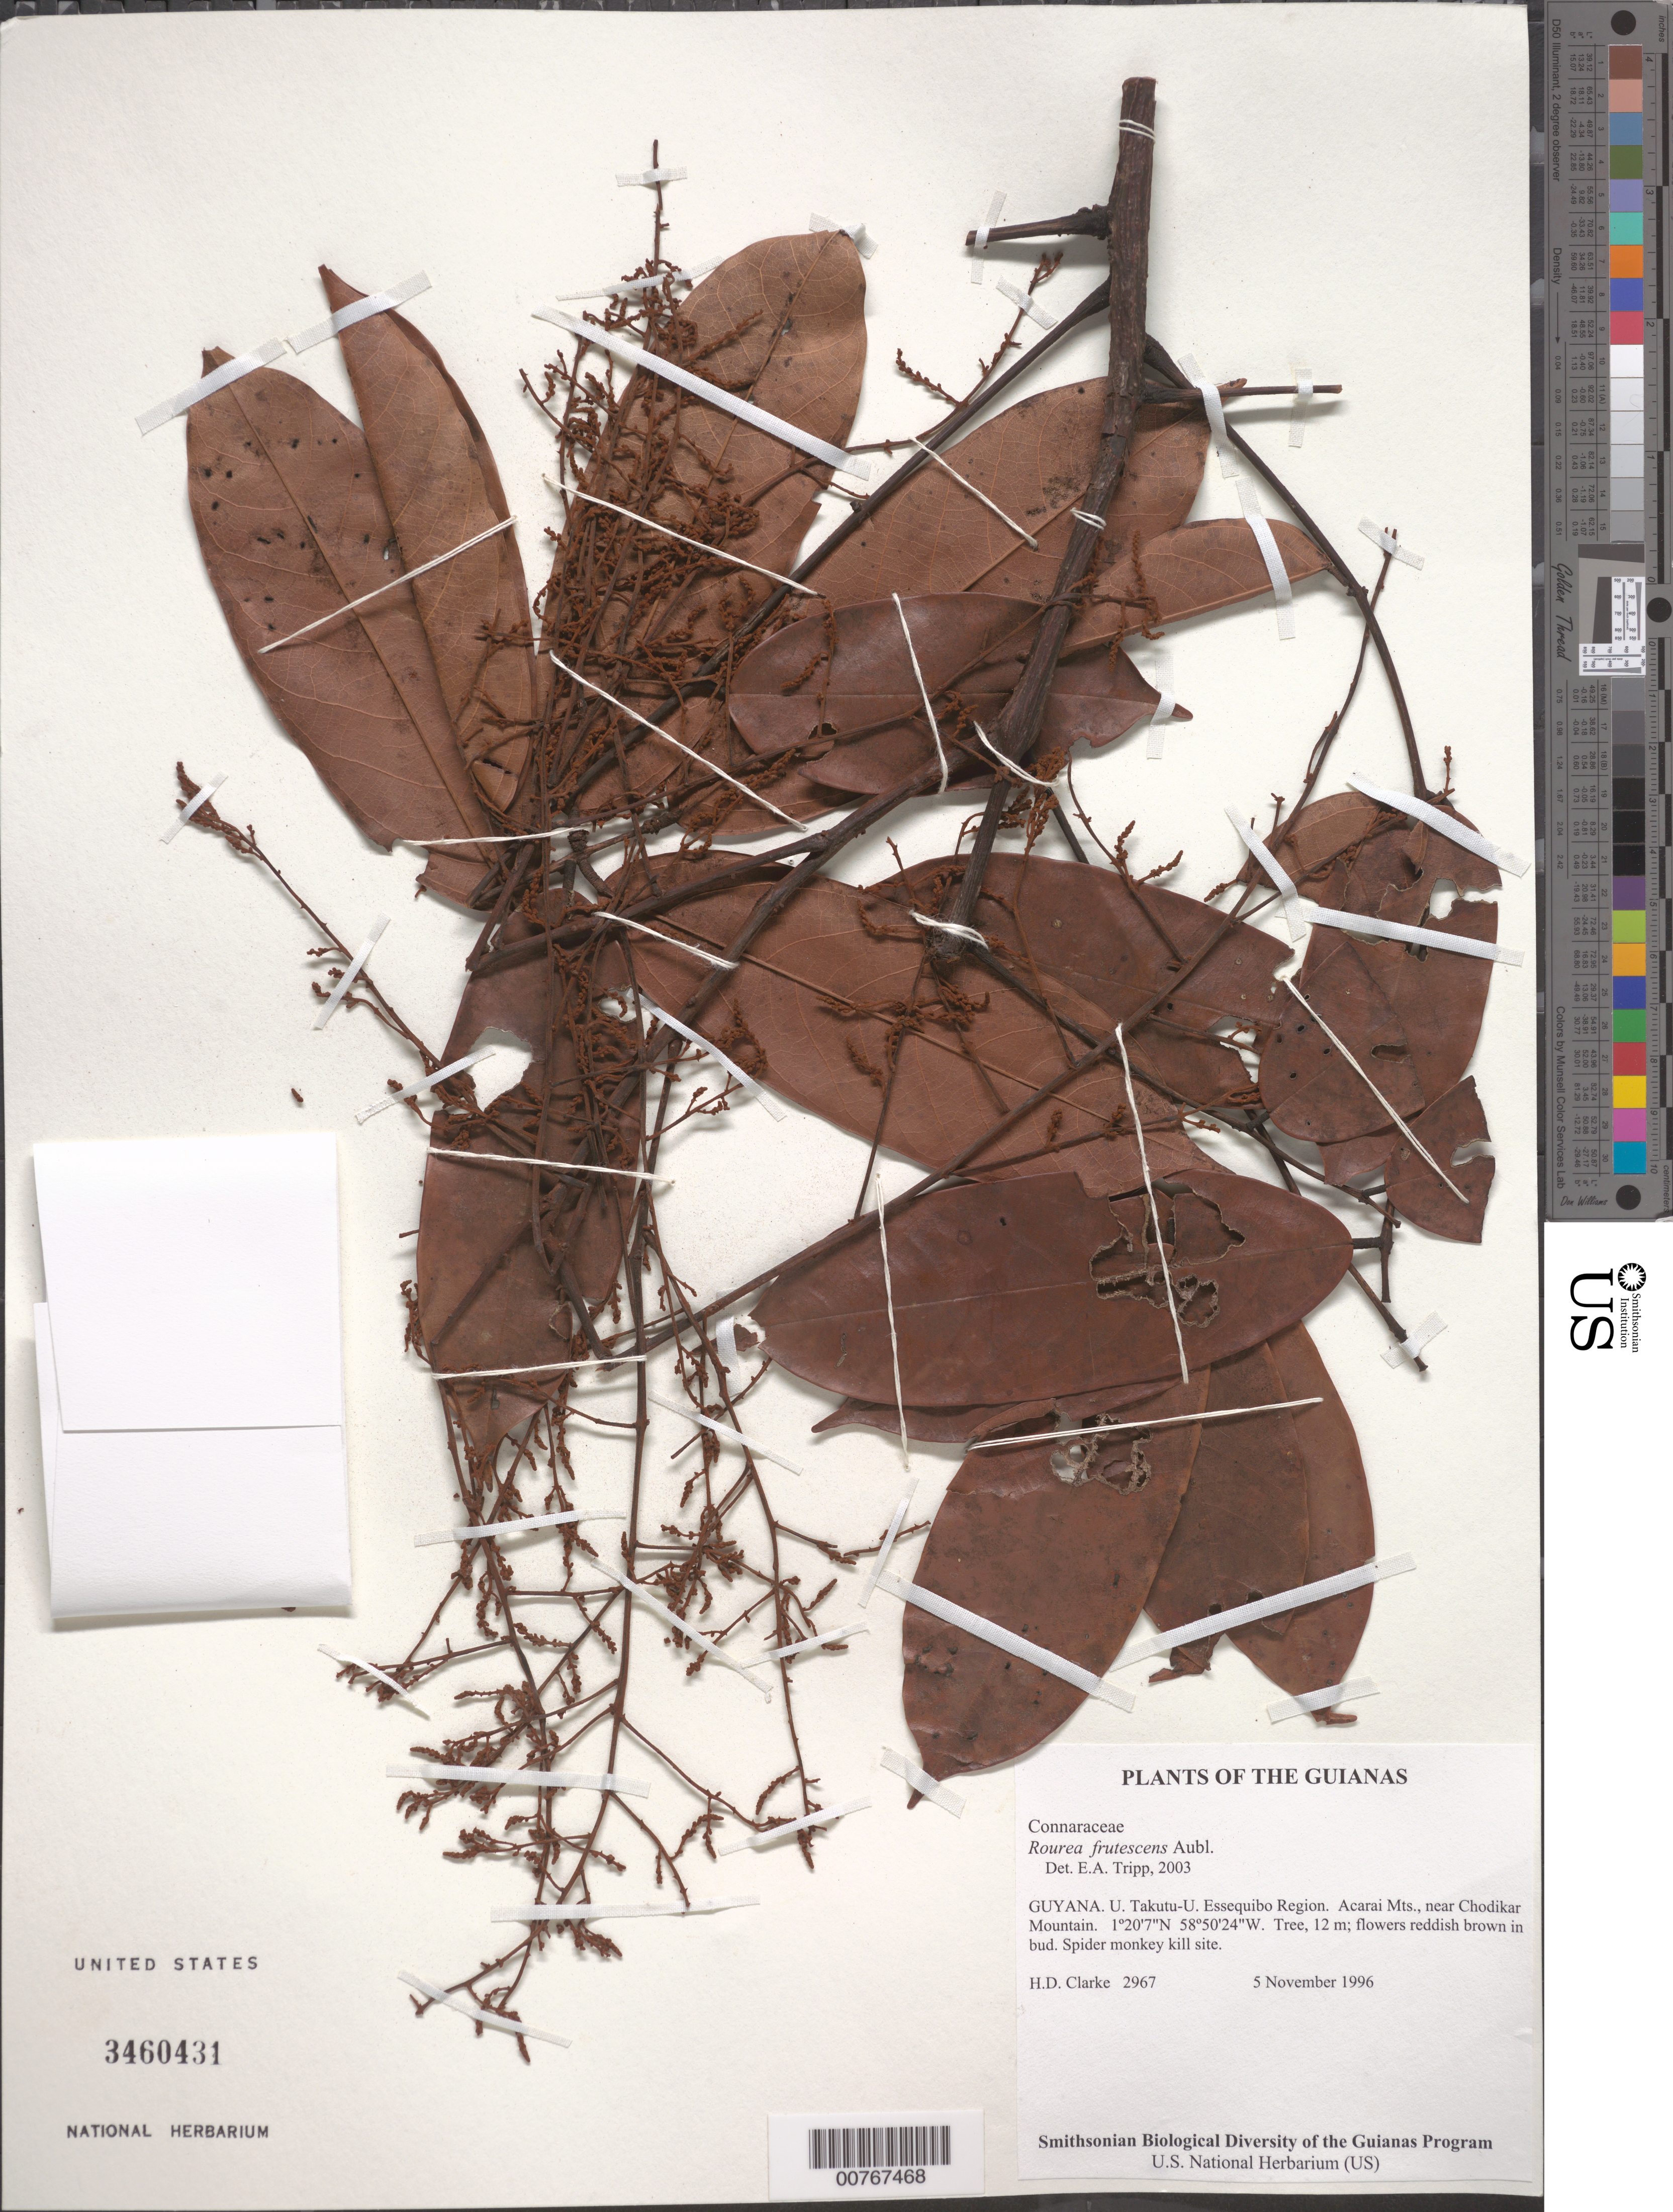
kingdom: Plantae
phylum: Tracheophyta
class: Magnoliopsida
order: Oxalidales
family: Connaraceae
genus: Rourea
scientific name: Rourea frutescens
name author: Aubl.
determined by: Tripp, Erin A.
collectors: H. D. Clarke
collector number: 2967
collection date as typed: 5 November 1996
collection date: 1996-11-05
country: Guyana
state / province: U. Takutu-U. Essequibo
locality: Acarai Mts., near Chodikar Mountain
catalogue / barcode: US 3460431